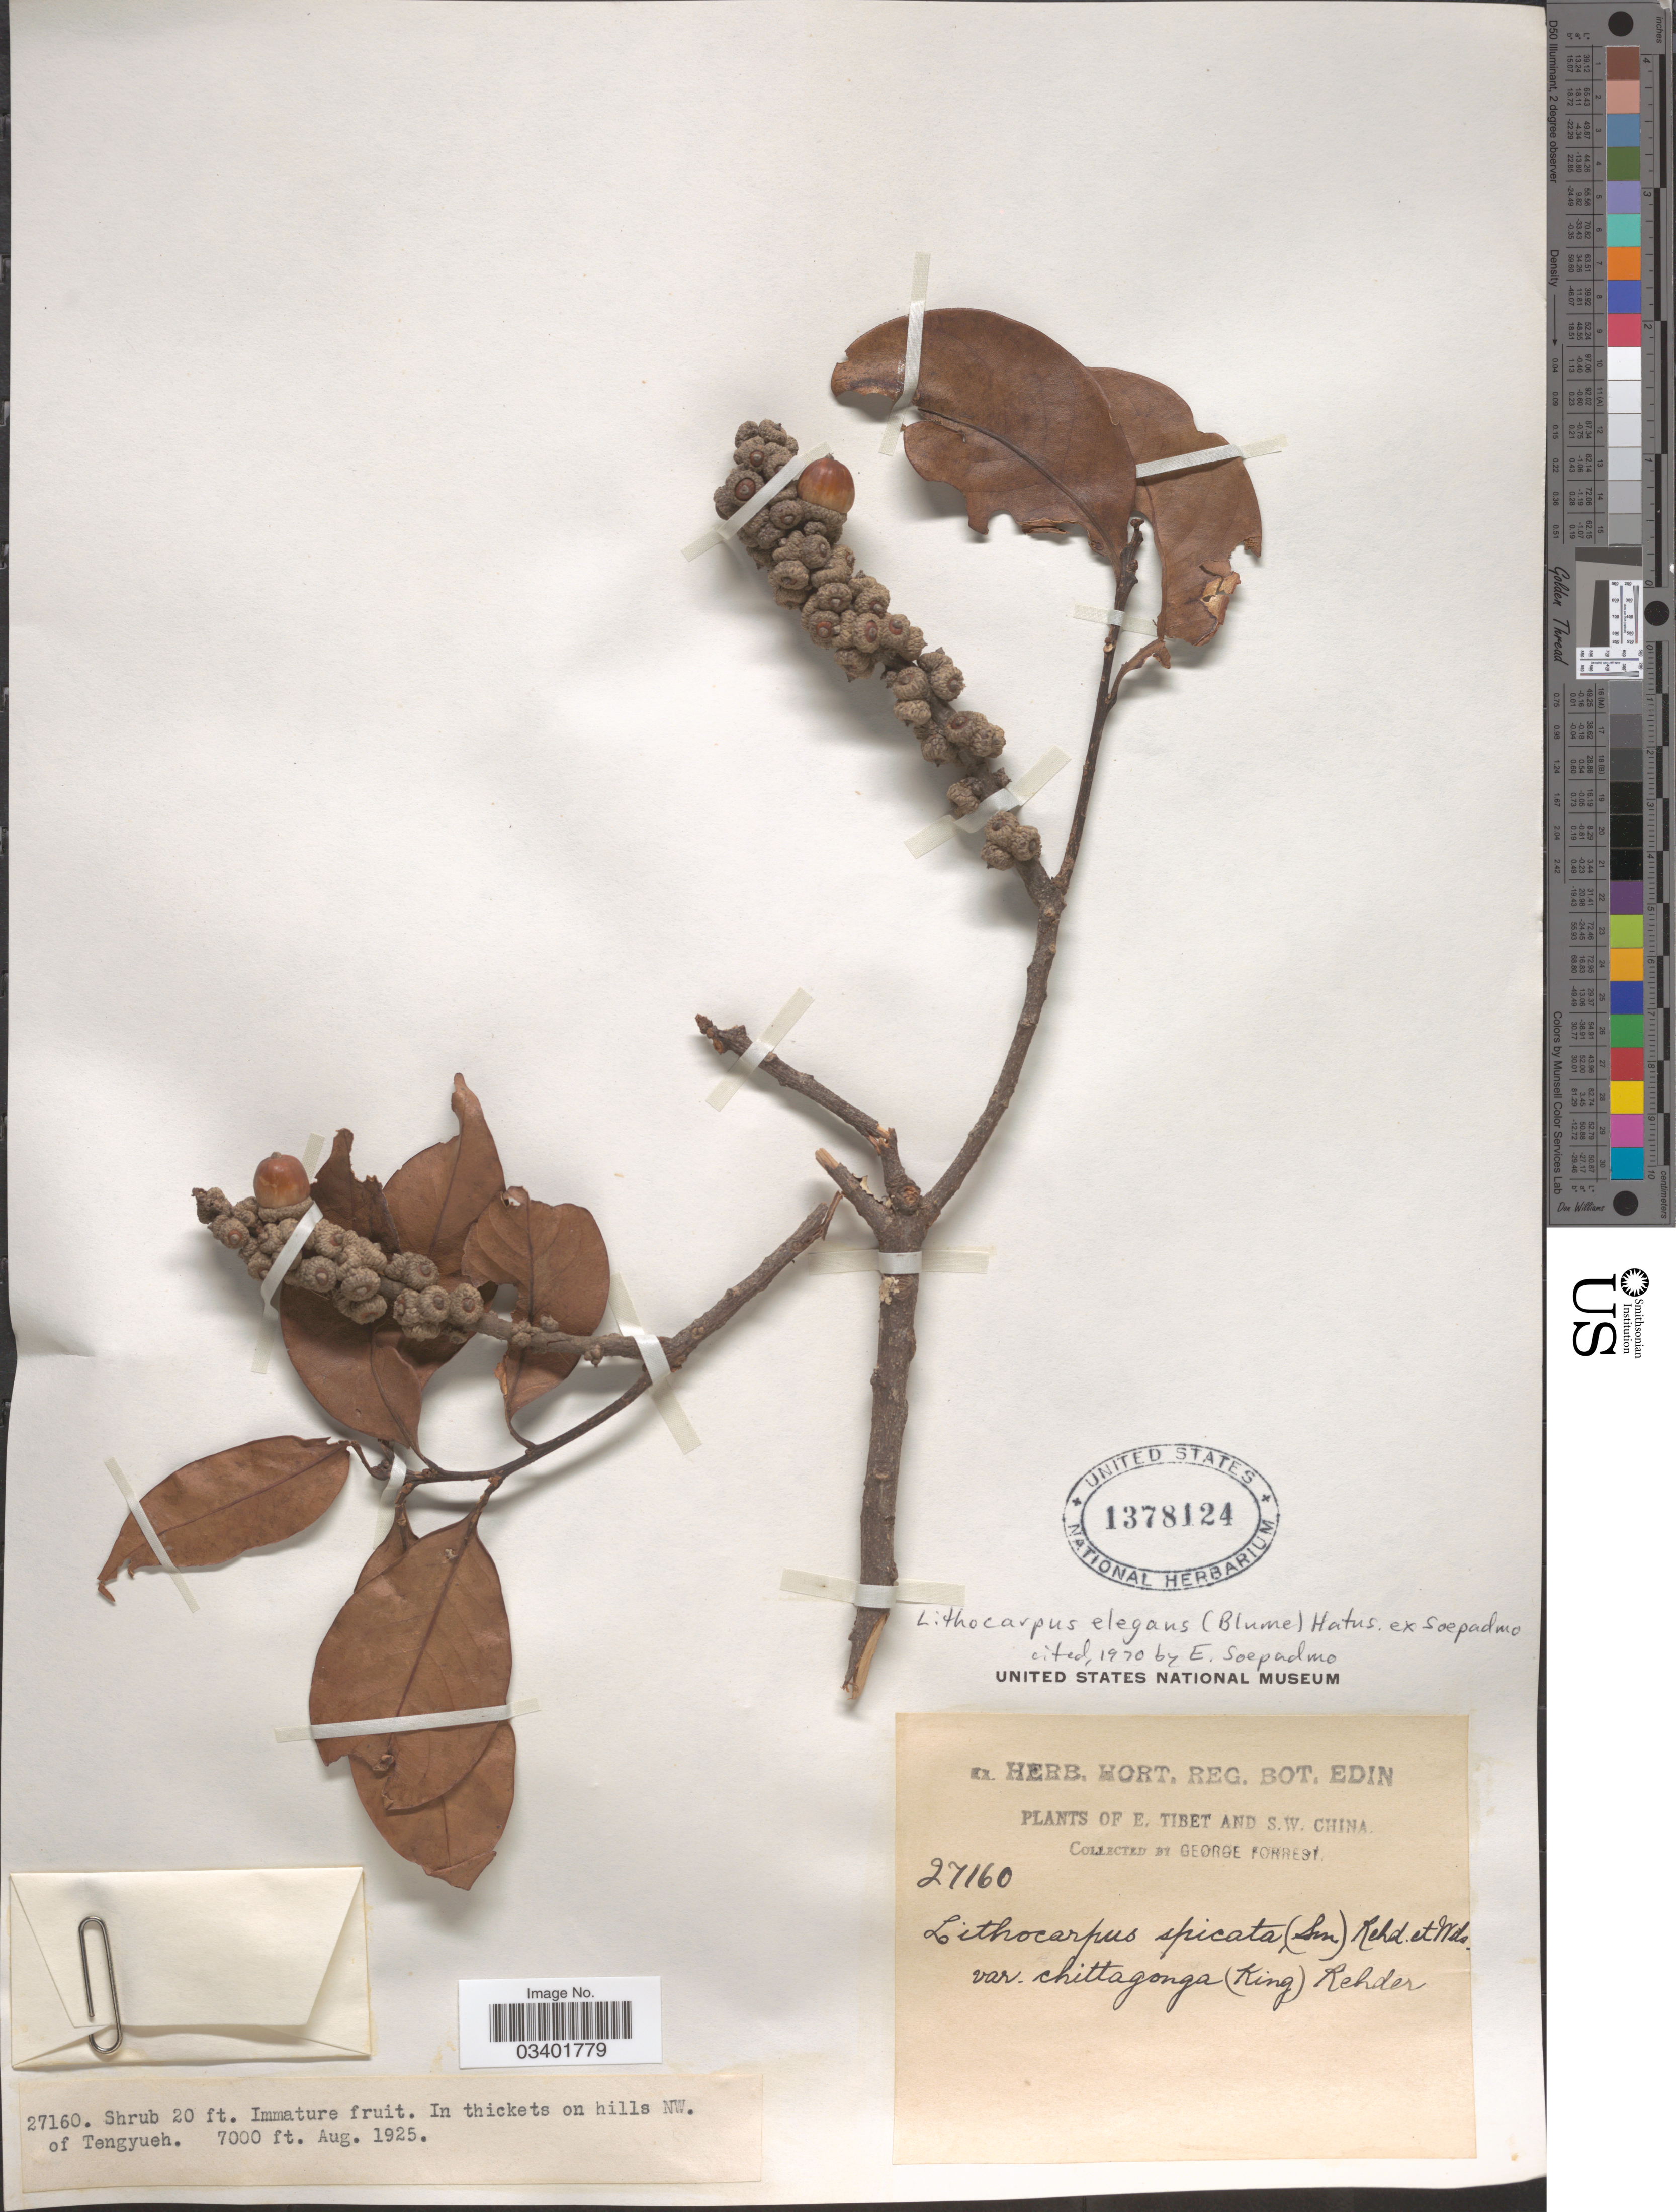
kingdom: Plantae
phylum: Tracheophyta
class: Magnoliopsida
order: Fagales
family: Fagaceae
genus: Lithocarpus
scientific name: Lithocarpus elegans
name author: (Blume) Hatus. ex Soepadmo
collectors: G. Forrest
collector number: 27160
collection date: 1925-08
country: China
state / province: Xizang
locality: E. Tibet and S.W. China. In thickets on hills NW. of Tengyueh.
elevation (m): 2134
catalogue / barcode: US 1378124